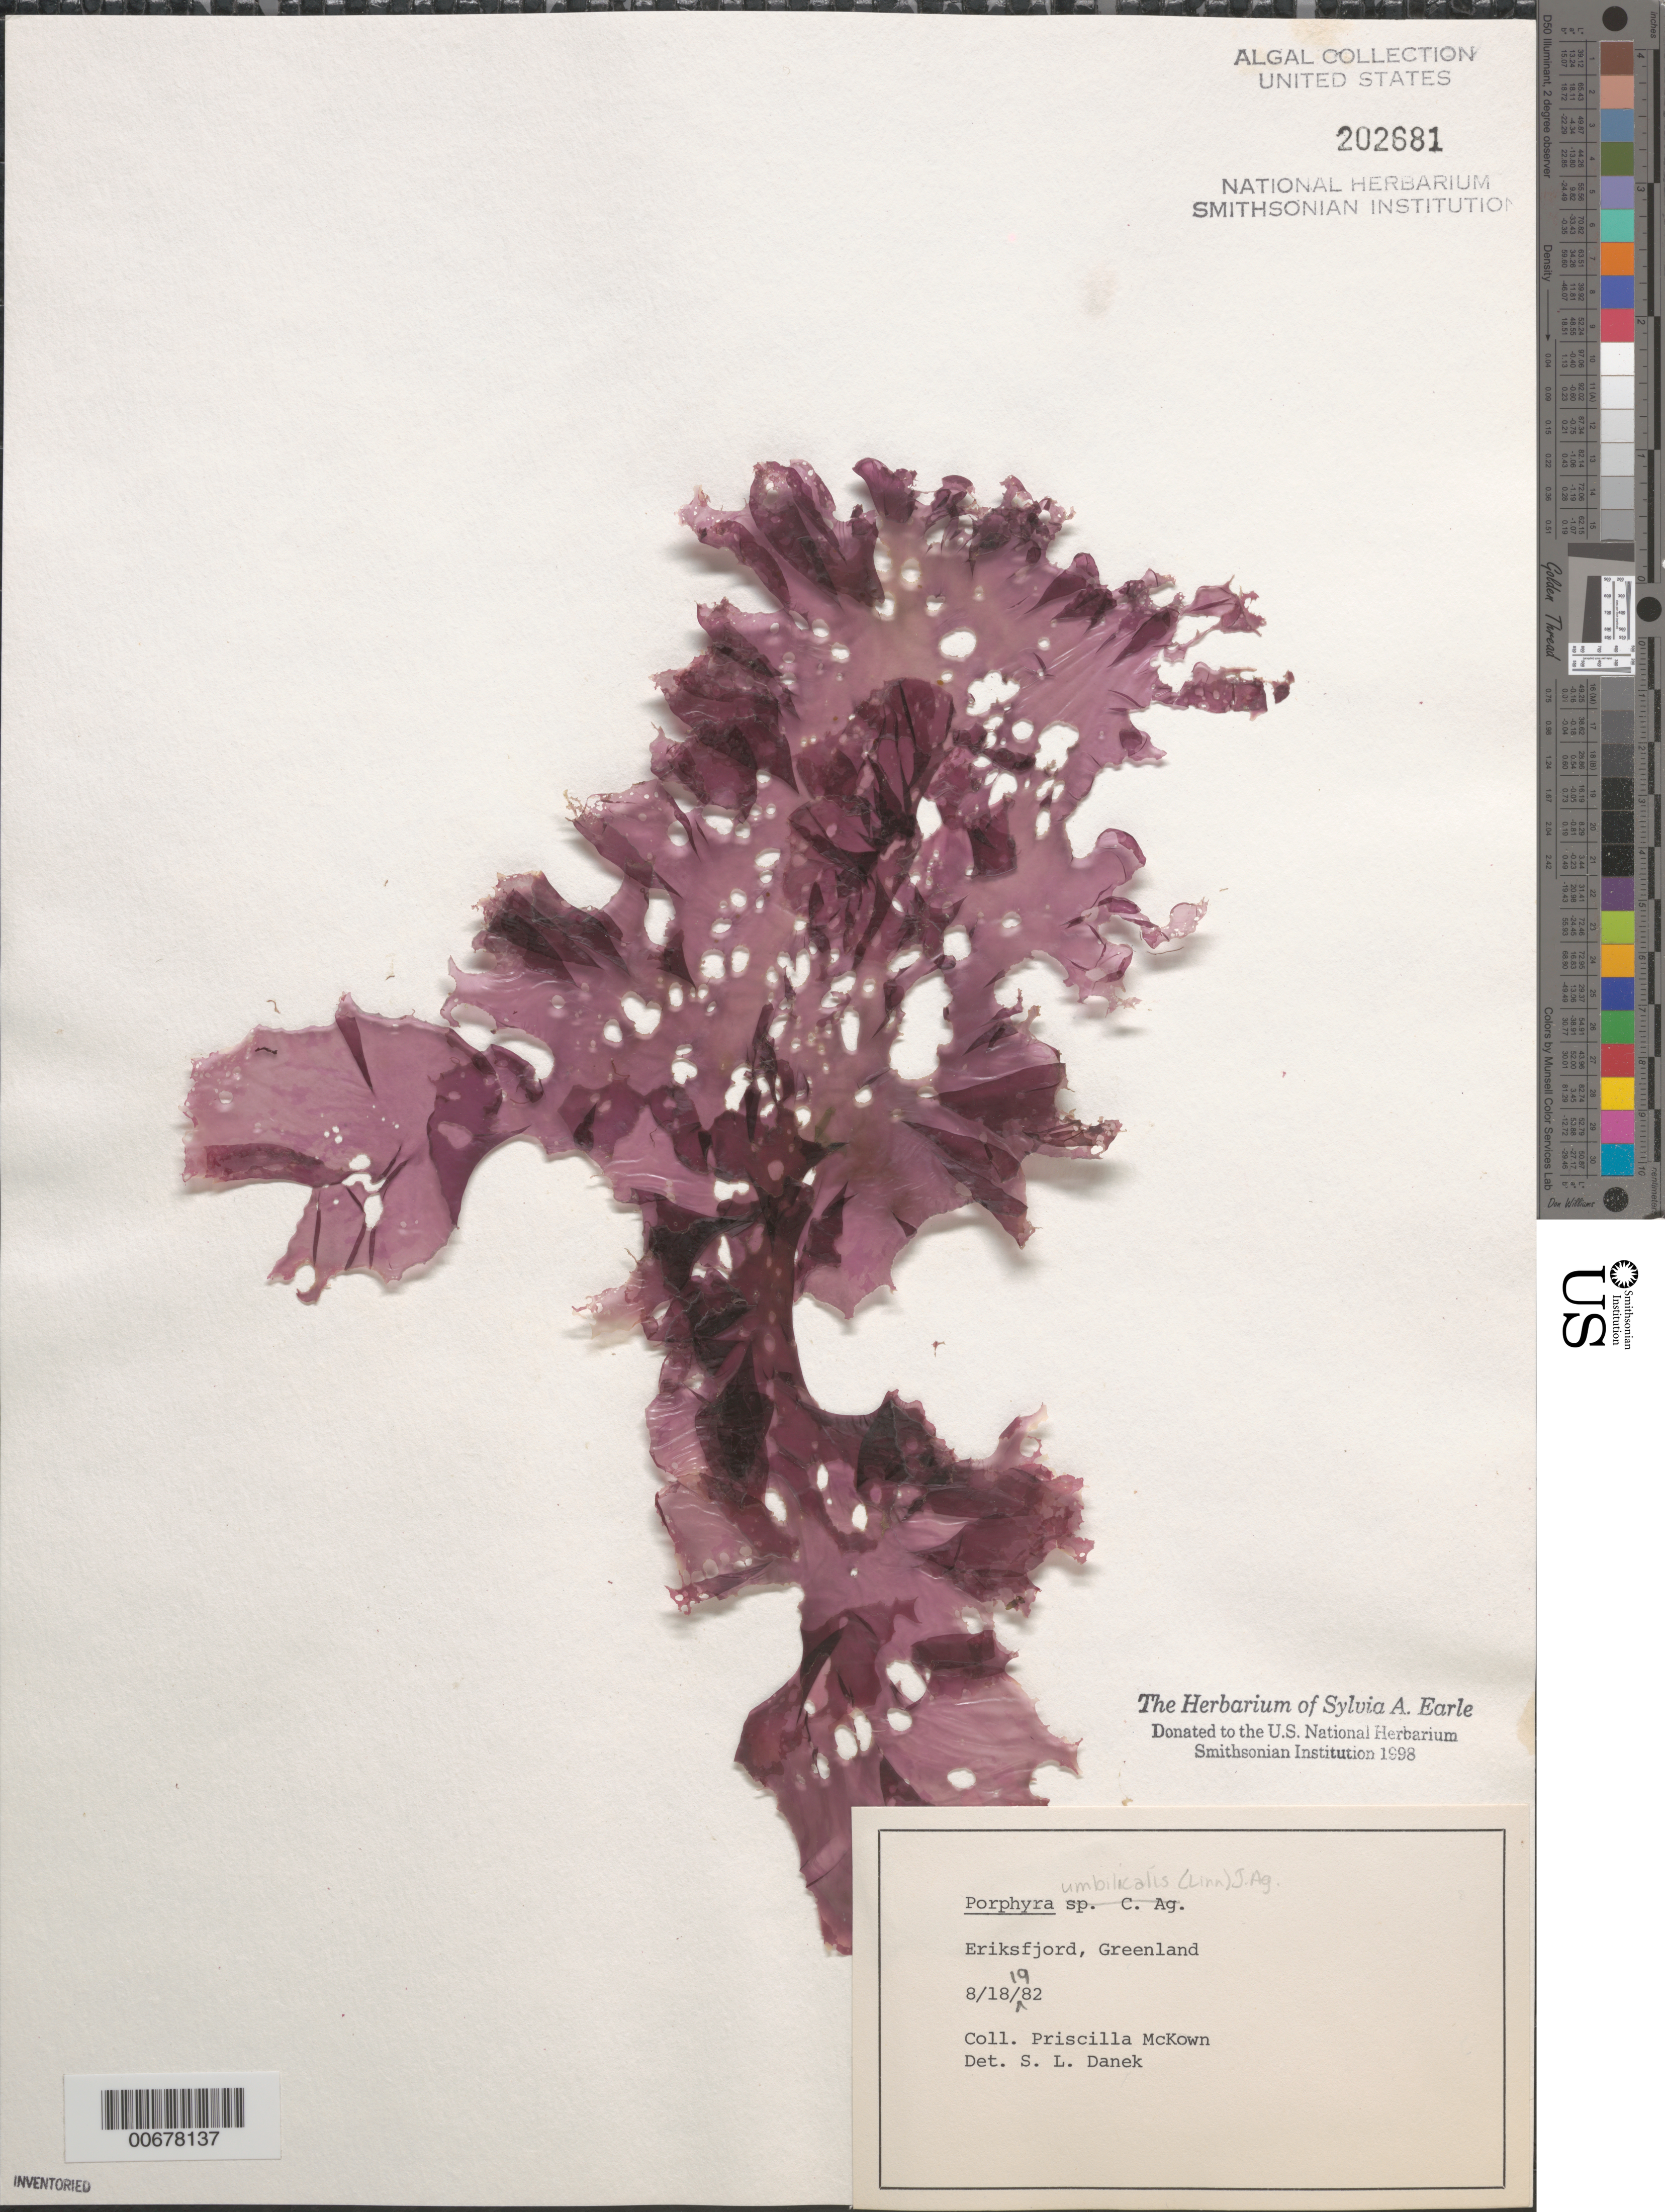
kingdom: Plantae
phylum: Rhodophyta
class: Bangiophyceae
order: Bangiales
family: Bangiaceae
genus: Porphyra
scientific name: Porphyra umbilicalis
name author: Kütz.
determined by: Danek, S. L.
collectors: P. McKown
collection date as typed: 18 Aug 1982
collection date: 1982-08-18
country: Greenland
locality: Eriksfjord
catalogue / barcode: US 202681